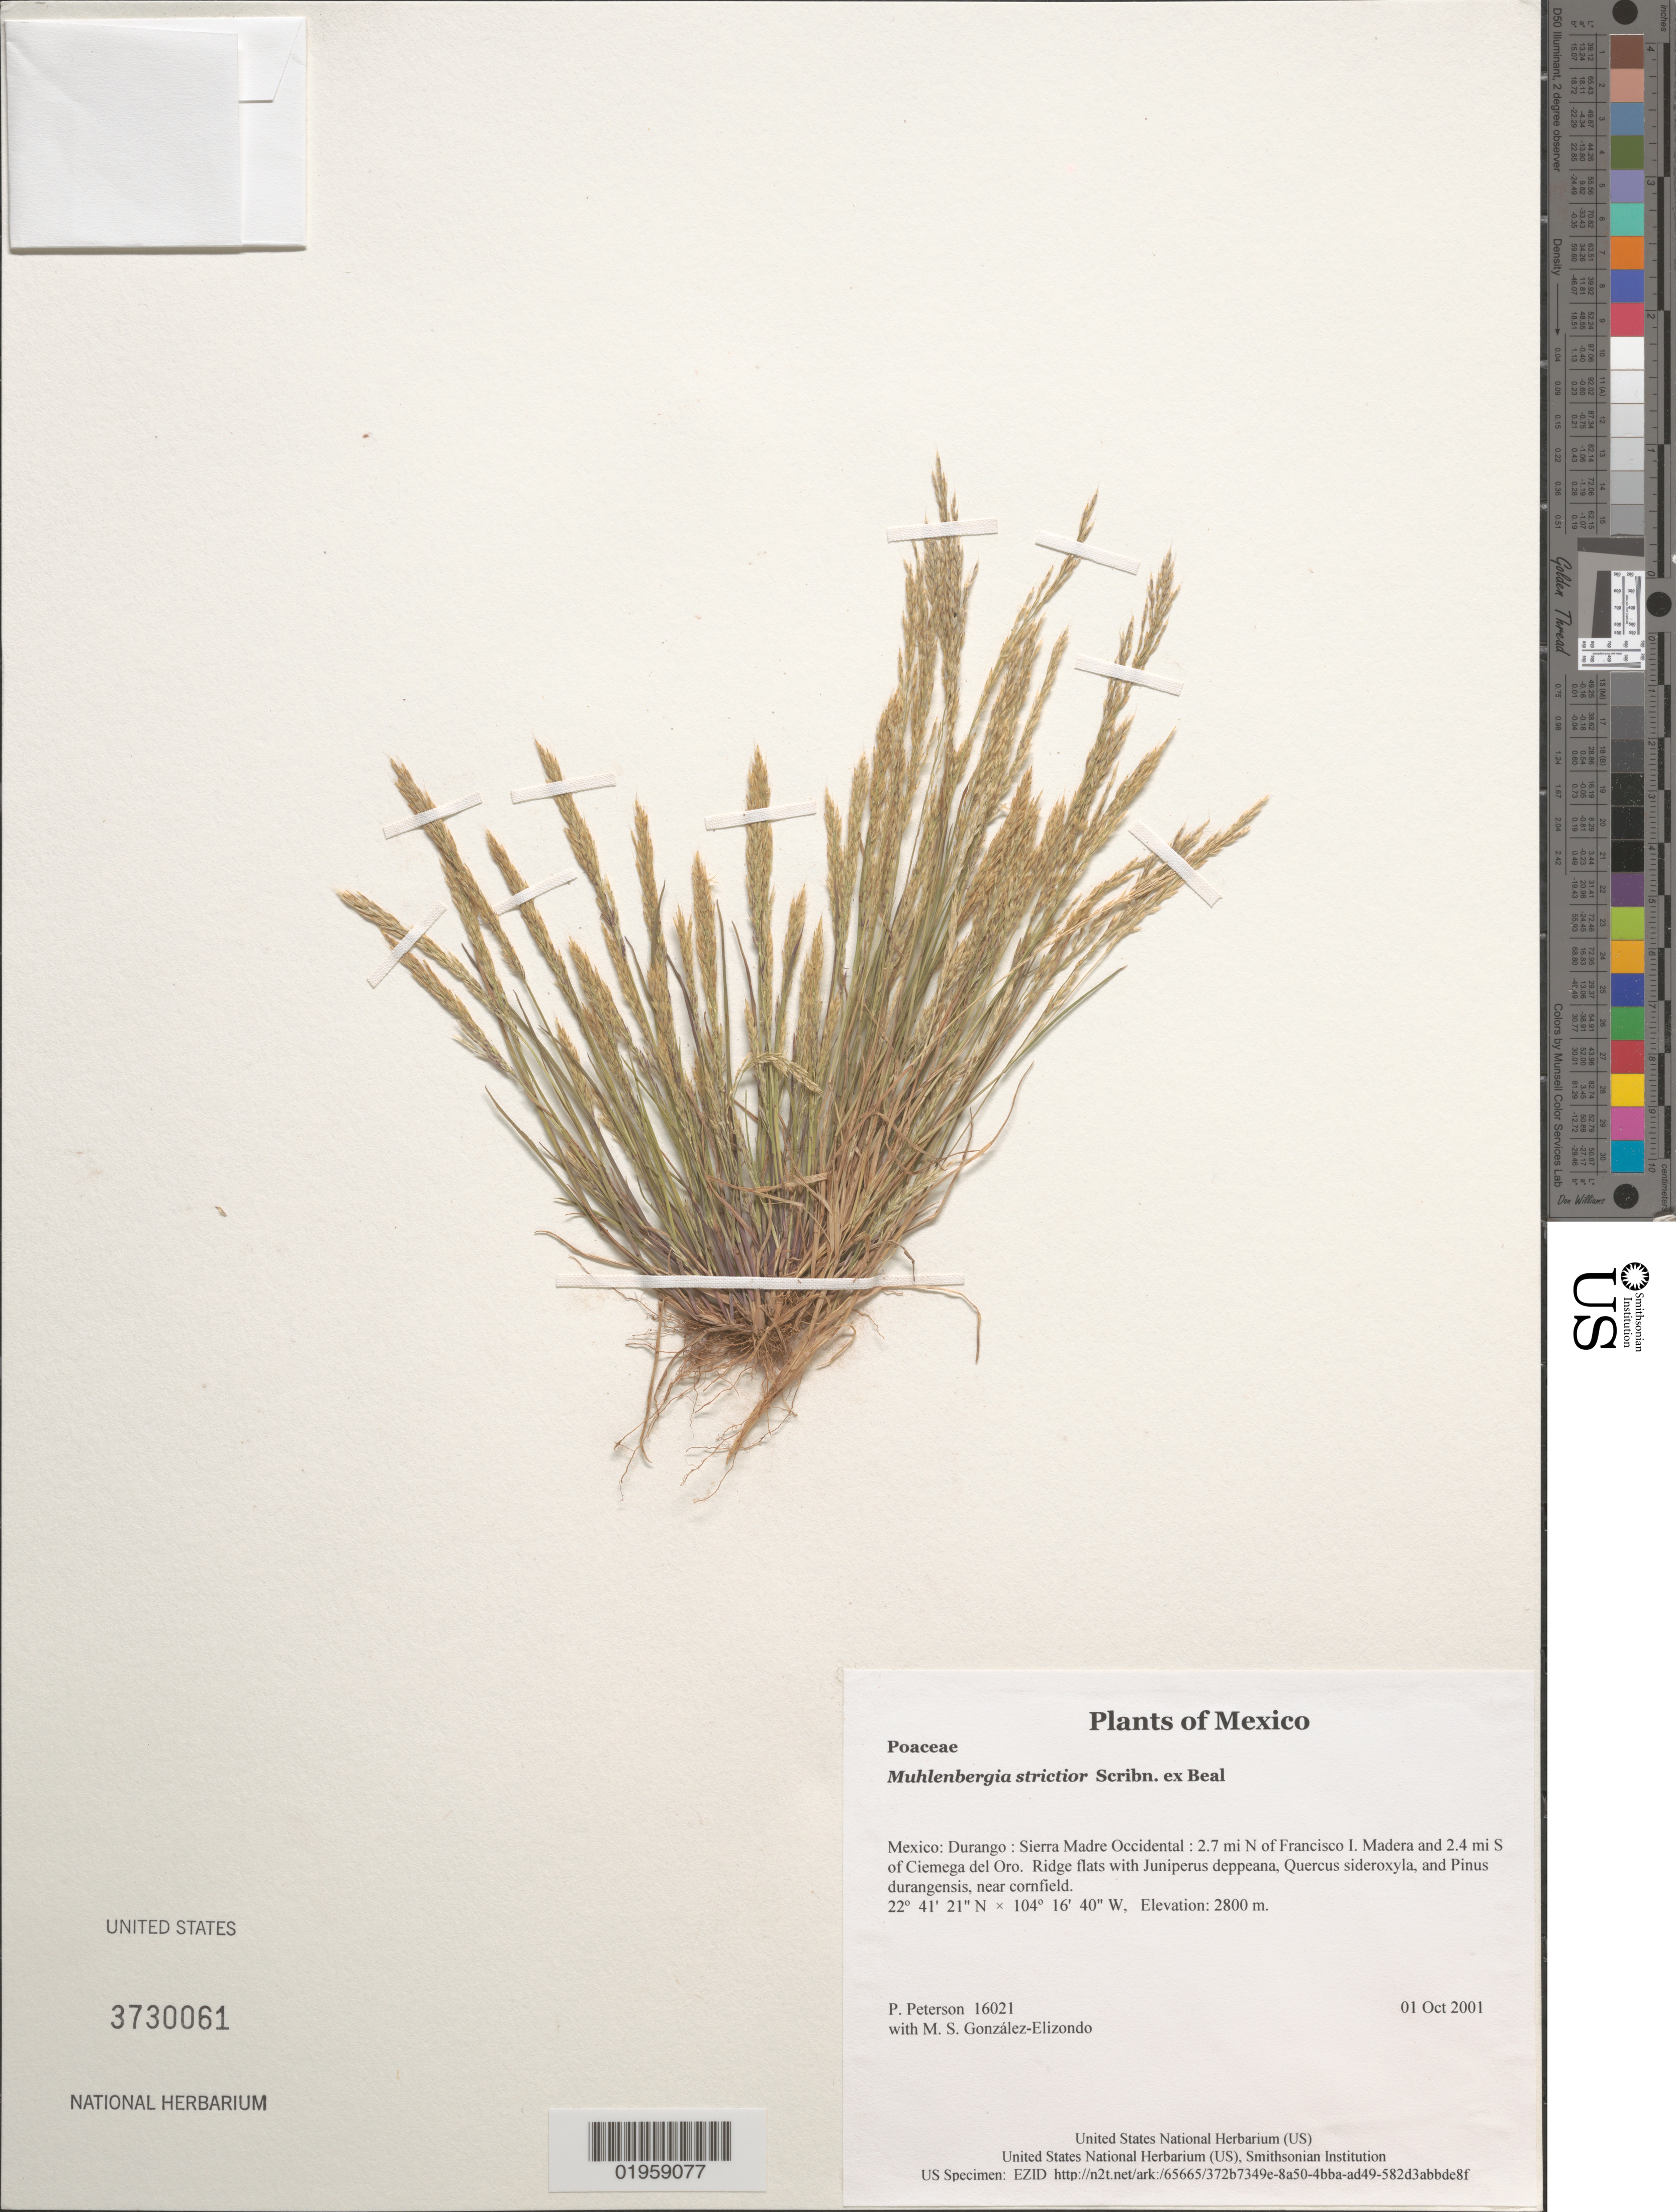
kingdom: Plantae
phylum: Tracheophyta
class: Liliopsida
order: Poales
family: Poaceae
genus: Muhlenbergia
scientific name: Muhlenbergia strictior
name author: Scribn. ex W.J. Beal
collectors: P. M. Peterson & M. S. González-Elizondo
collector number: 16021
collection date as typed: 01 Oct 2001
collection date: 2001-10-01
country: Mexico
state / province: Durango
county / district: Sierra Madre Occidental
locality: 2.7 mi N of Francisco I. Madera and 2.4 mi S of Ciemega del Oro. Ridge flats with Juniperus deppeana, Quercus sideroxyla, and Pinus durangensis, near cornfield.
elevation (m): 2800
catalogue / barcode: US 3730061